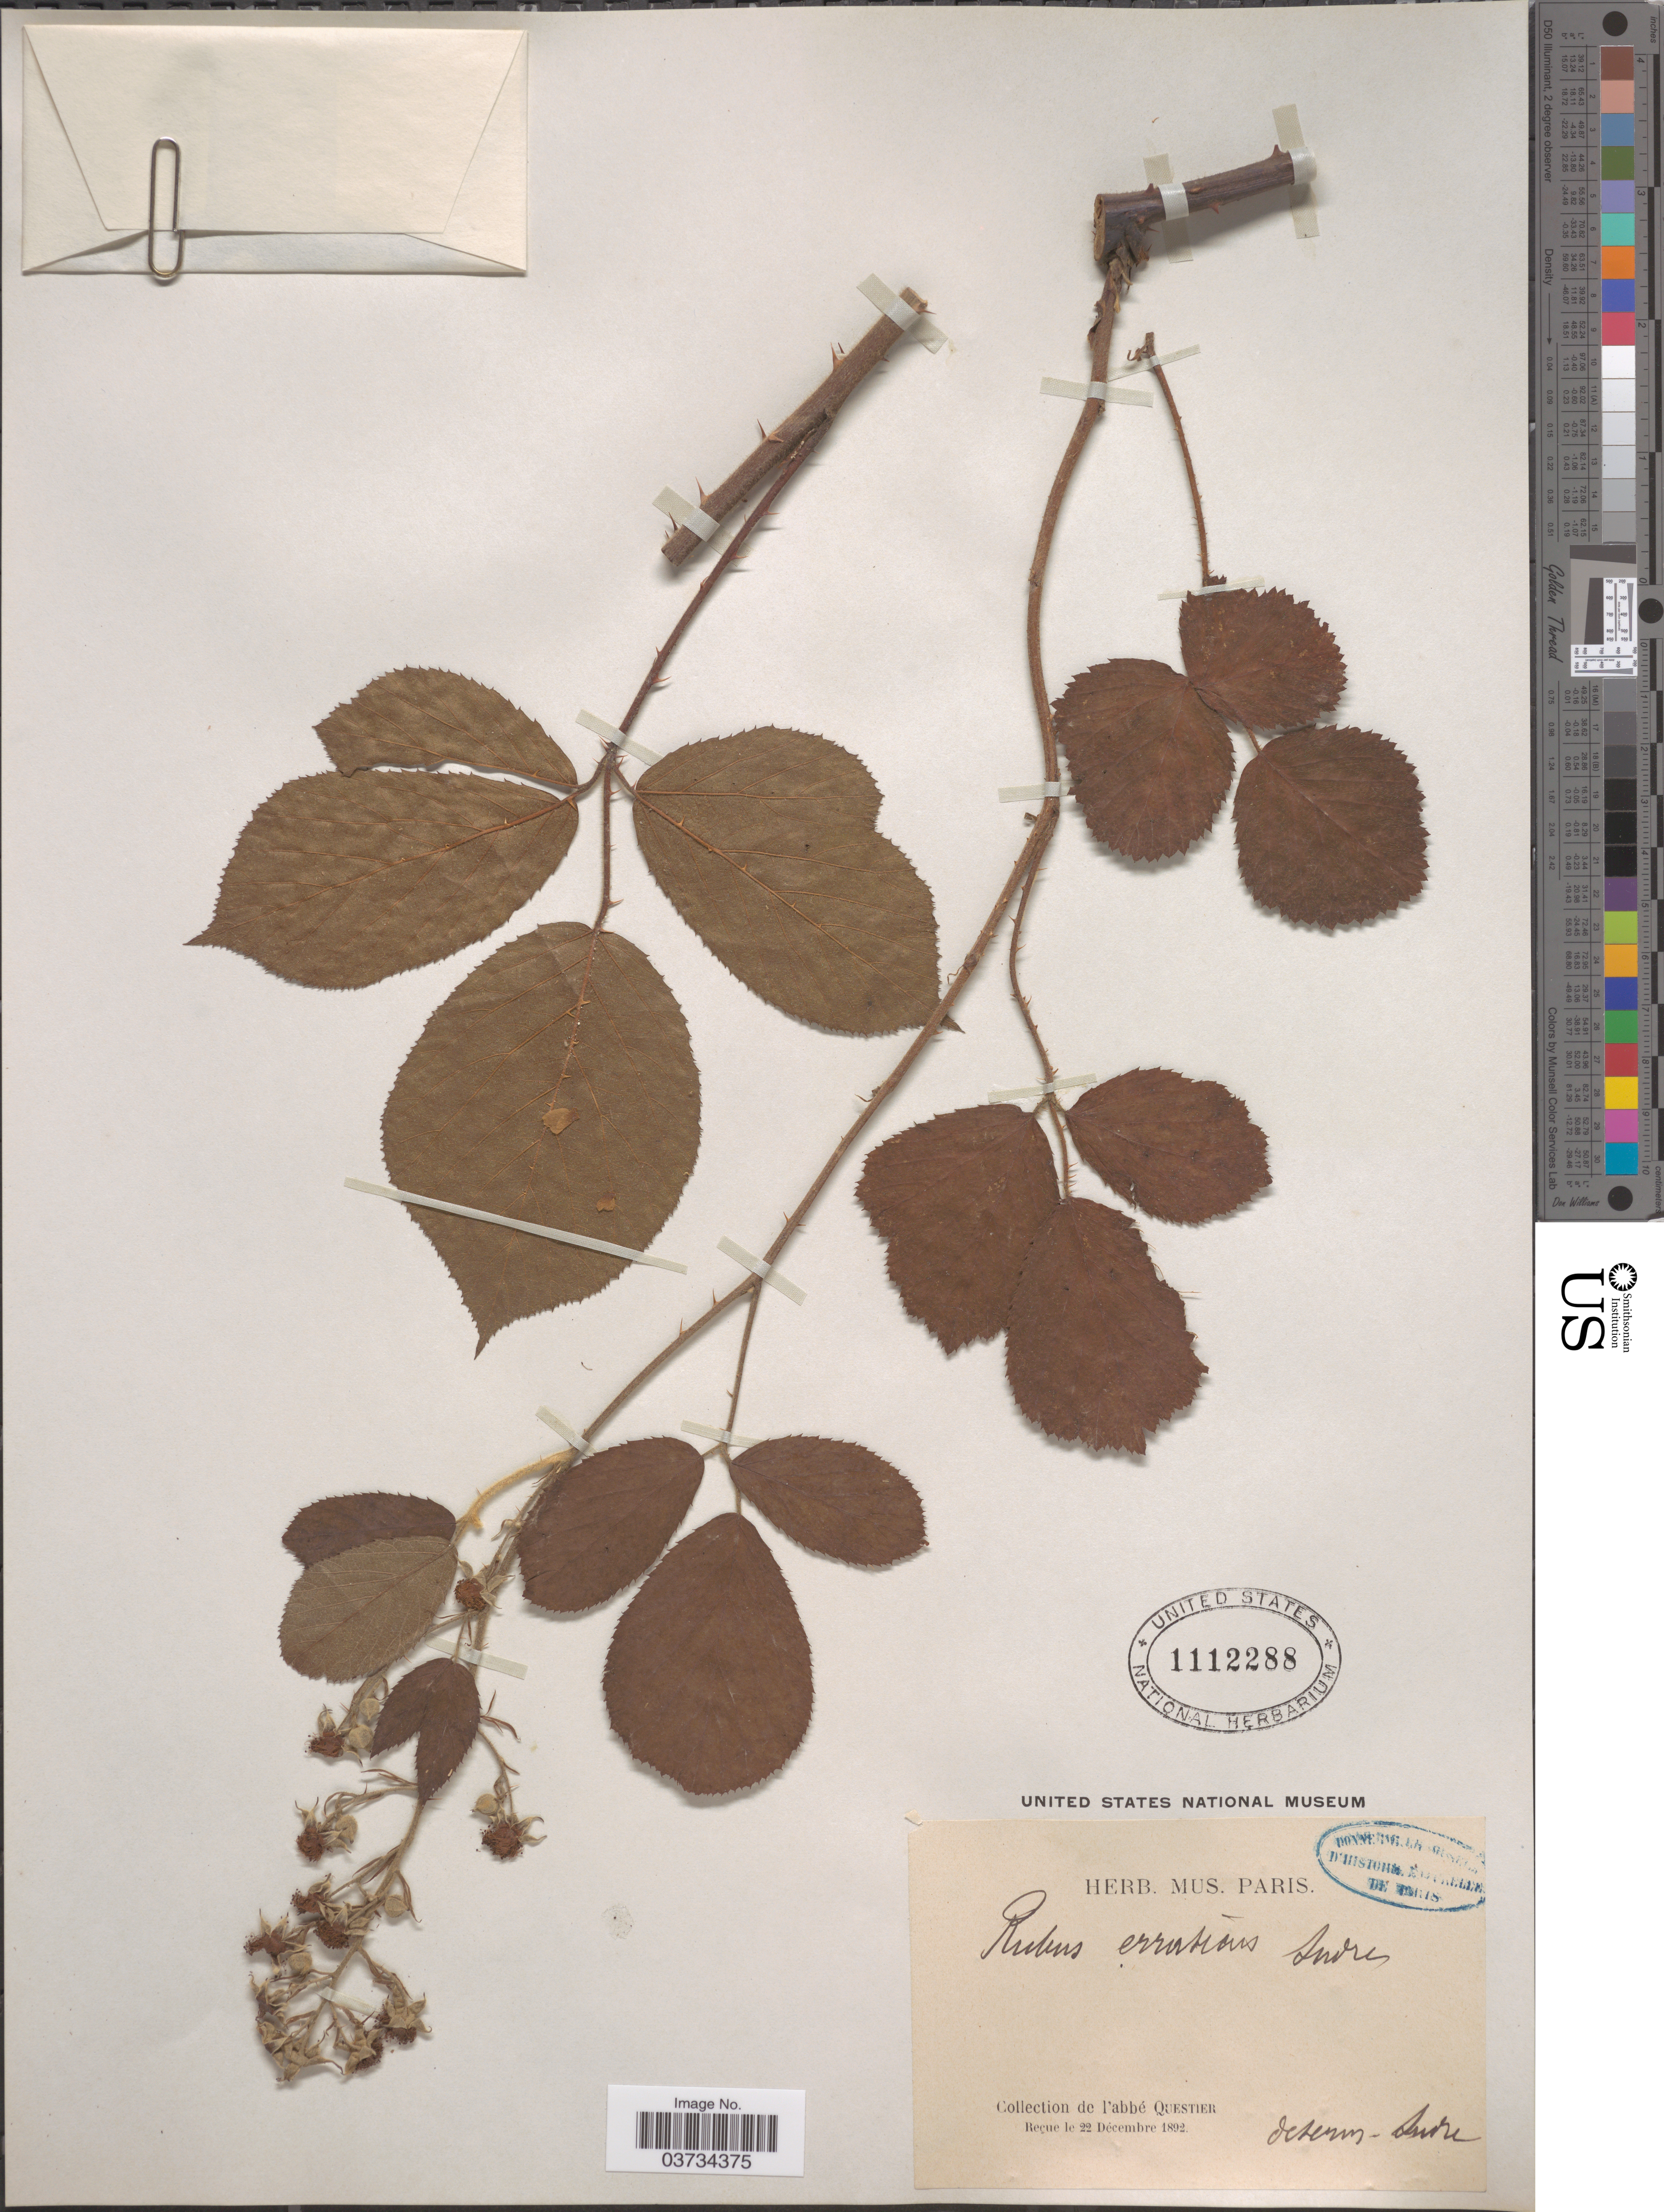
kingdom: Plantae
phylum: Tracheophyta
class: Magnoliopsida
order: Rosales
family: Rosaceae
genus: Rubus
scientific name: Rubus erraticus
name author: Sudre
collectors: A. Questier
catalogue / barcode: US 1112288